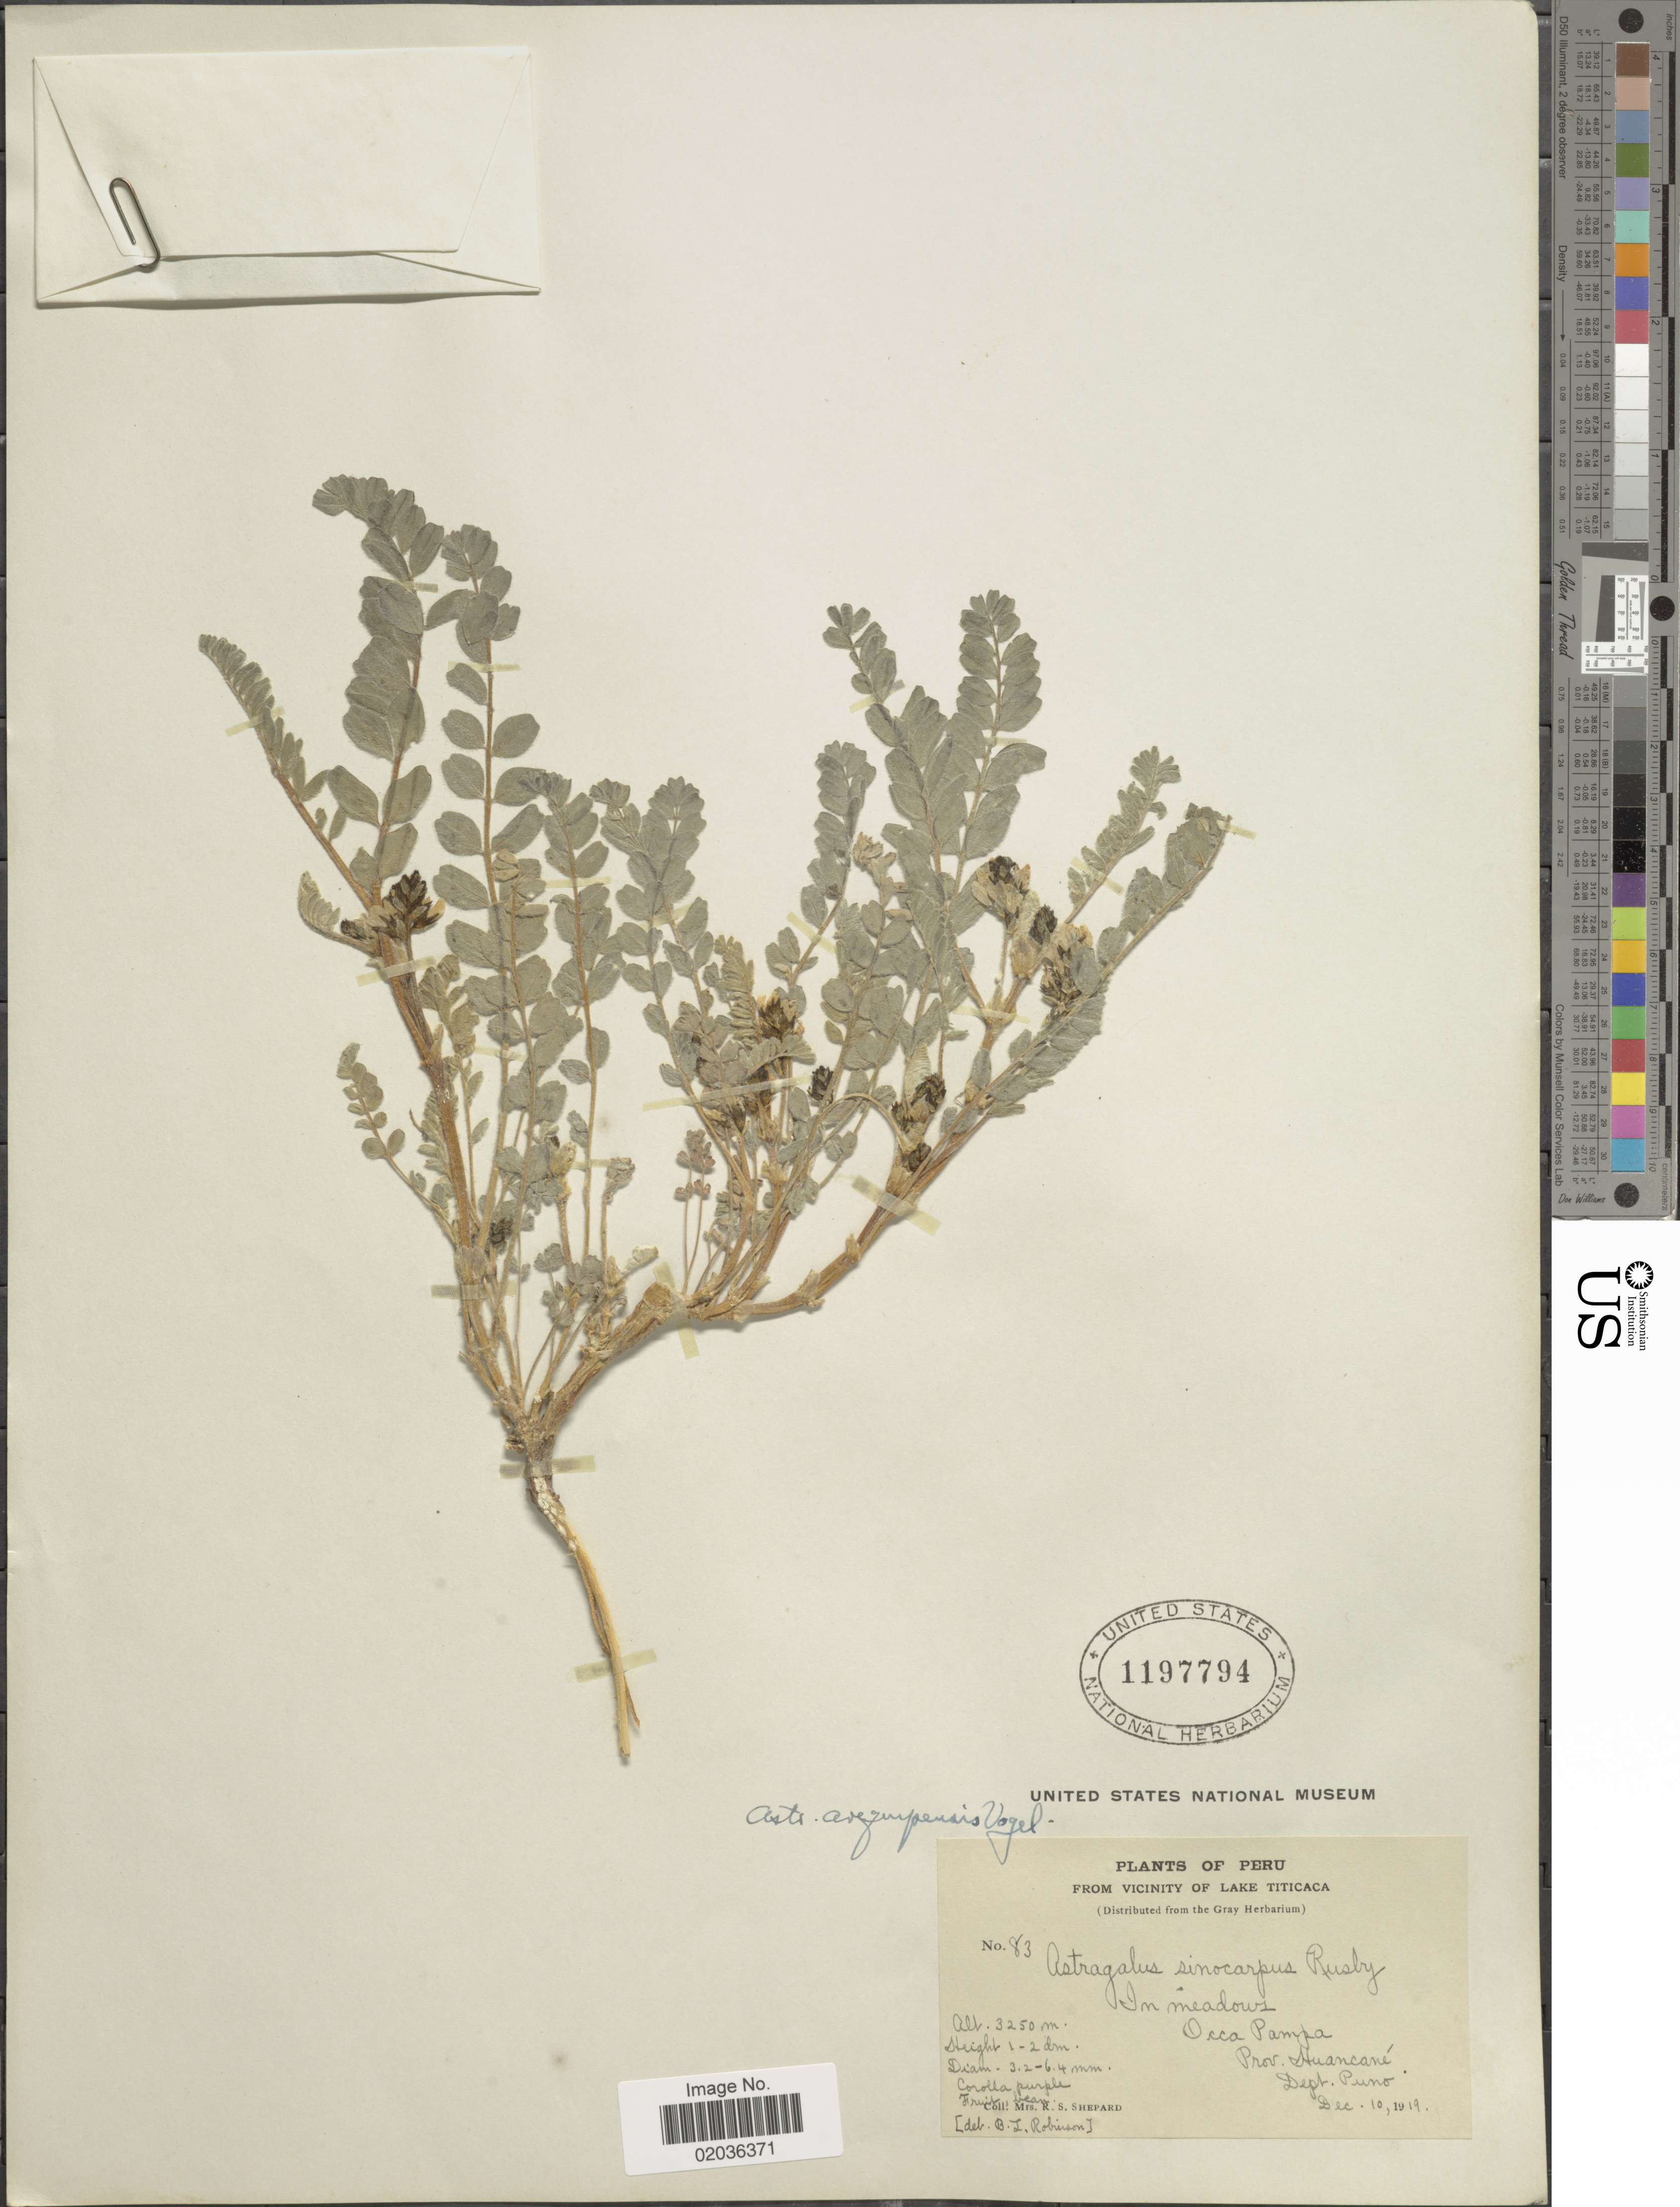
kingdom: Plantae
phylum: Tracheophyta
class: Magnoliopsida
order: Fabales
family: Fabaceae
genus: Astragalus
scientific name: Astragalus arequipensis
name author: Vogel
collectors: R. Shepard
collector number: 83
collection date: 1919-12-10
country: Peru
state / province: Puno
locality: Vicinity of Lake Titicaca, in meadows. Occa Pampa. Prov. Huancane. Dept. Puno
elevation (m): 3250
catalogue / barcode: US 1197794